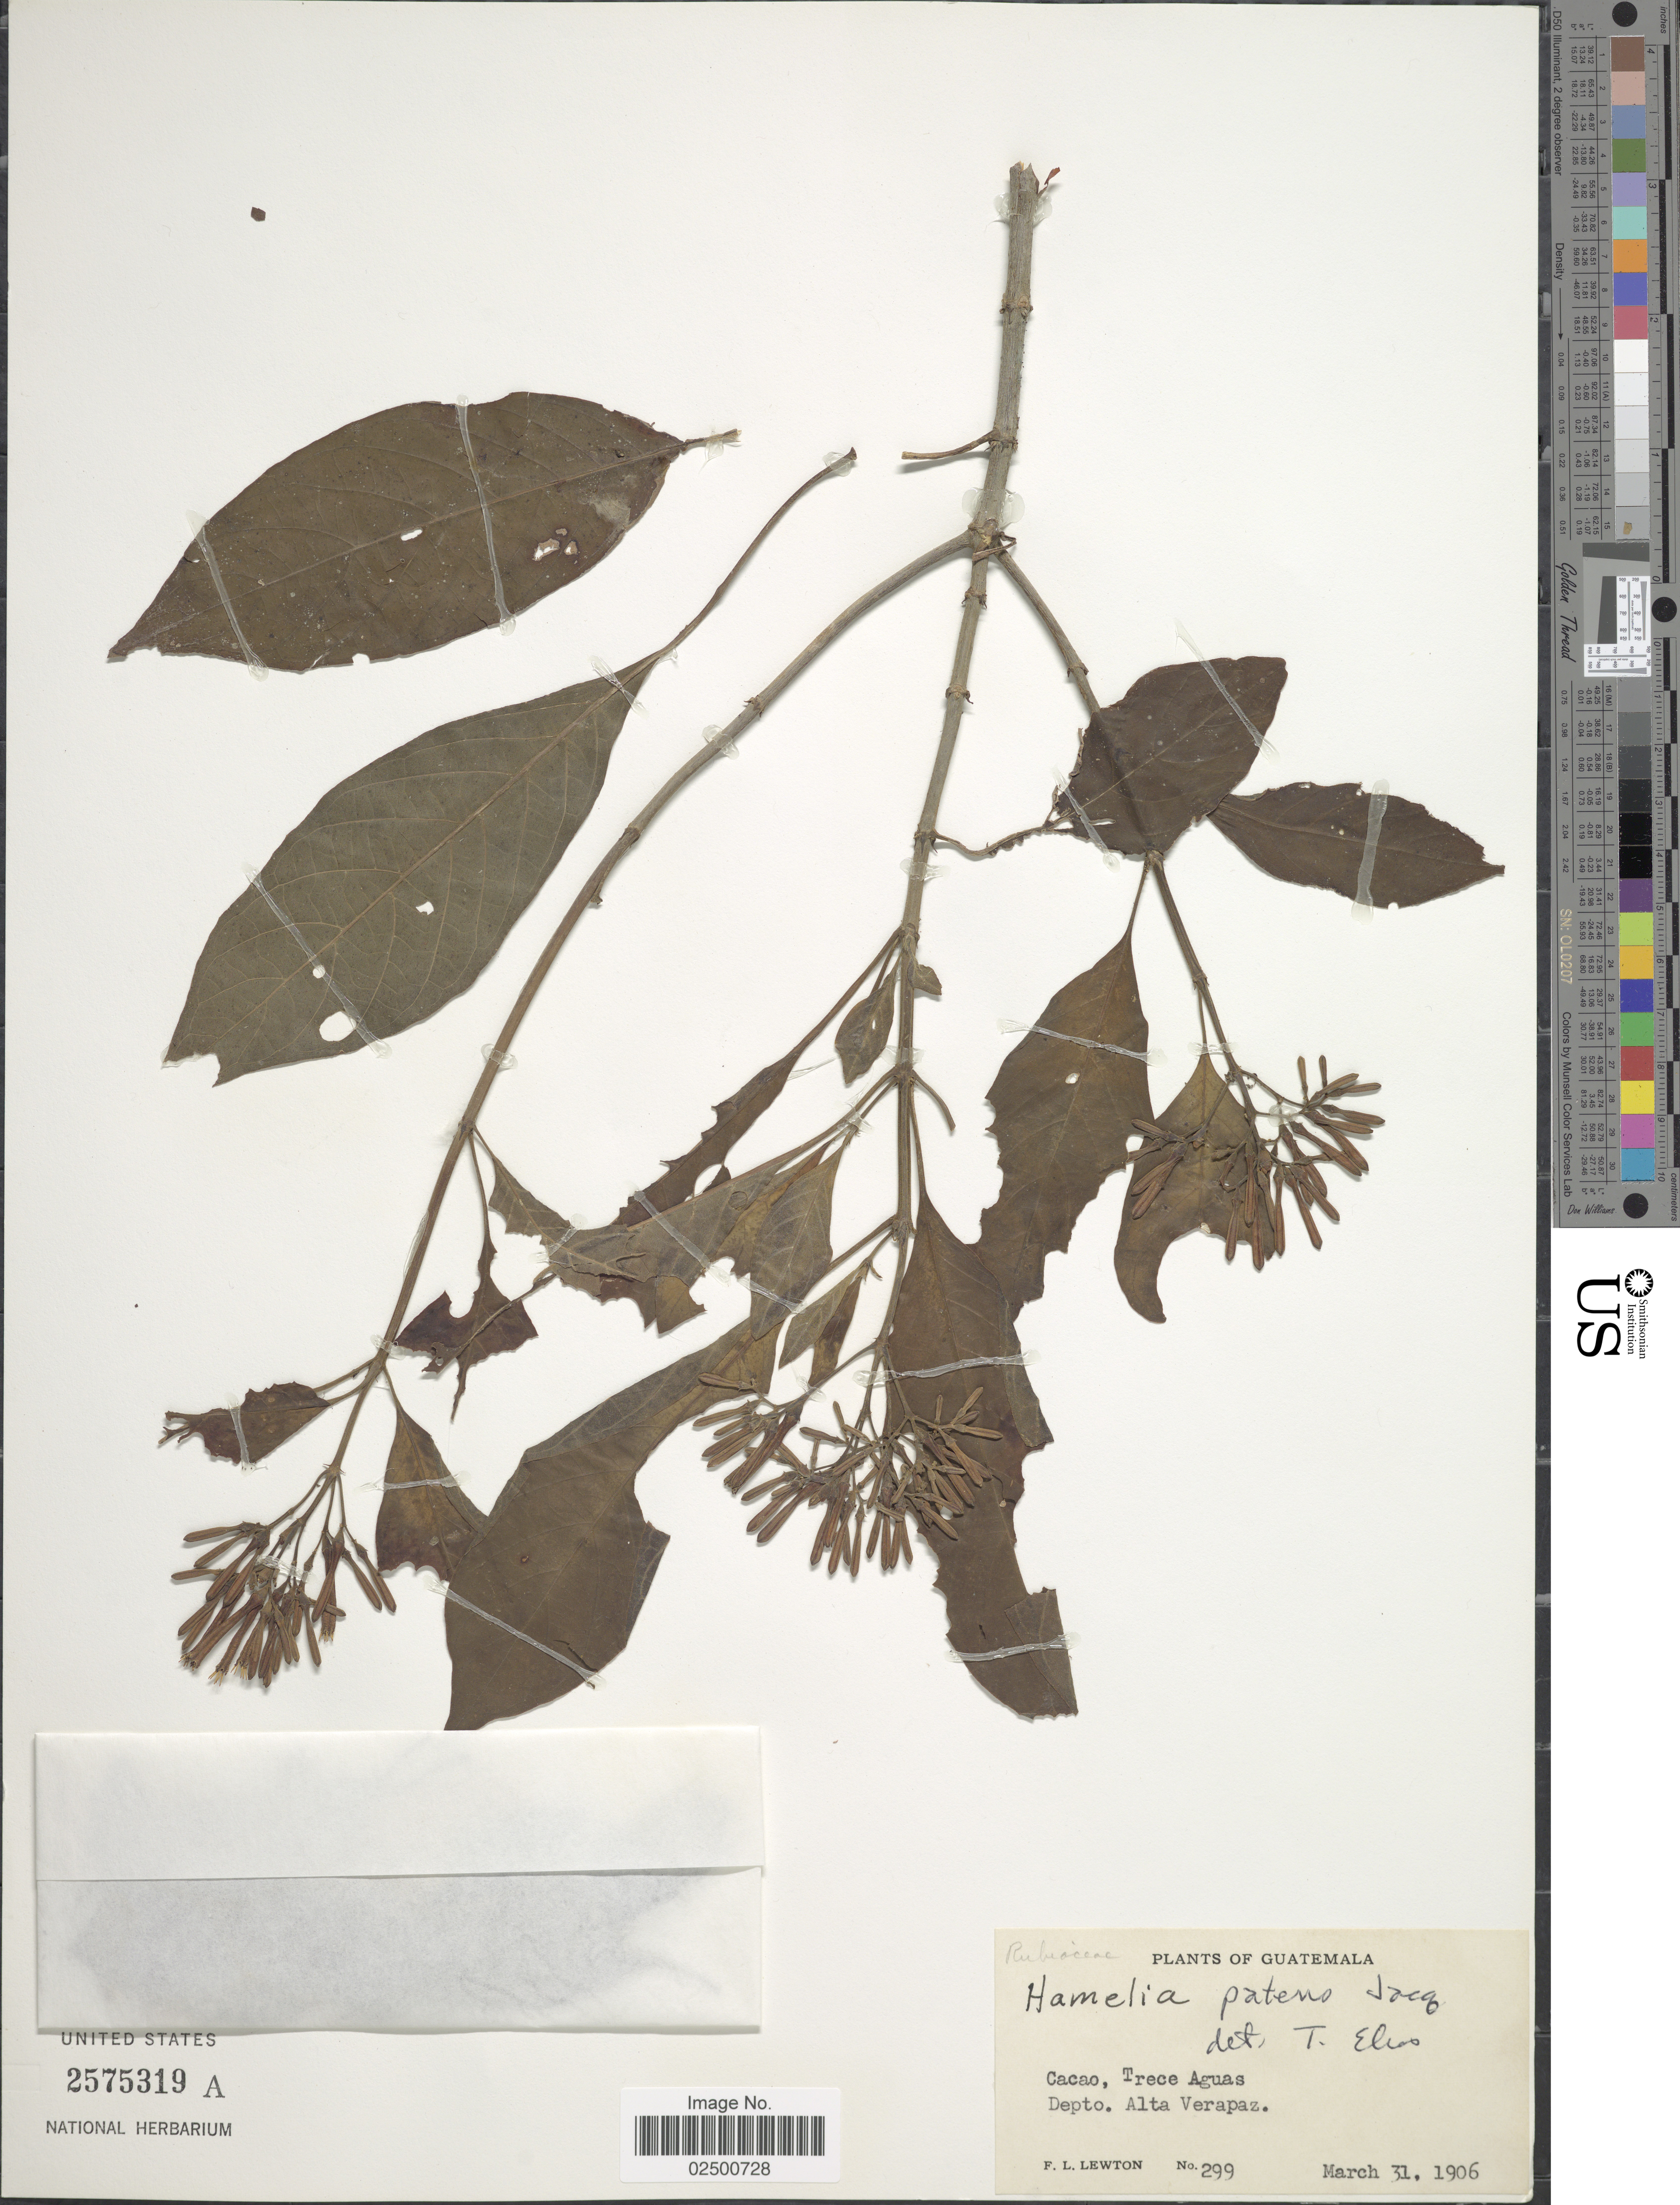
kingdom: Plantae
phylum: Tracheophyta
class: Magnoliopsida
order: Gentianales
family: Rubiaceae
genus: Hamelia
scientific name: Hamelia patens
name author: Jacq.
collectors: F. L. Lewton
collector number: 299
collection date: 1906-03-31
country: Guatemala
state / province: Alta Verapaz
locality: Cacao, Trece Aguas. Depto. Alta Verapaz.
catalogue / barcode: US 2575319A